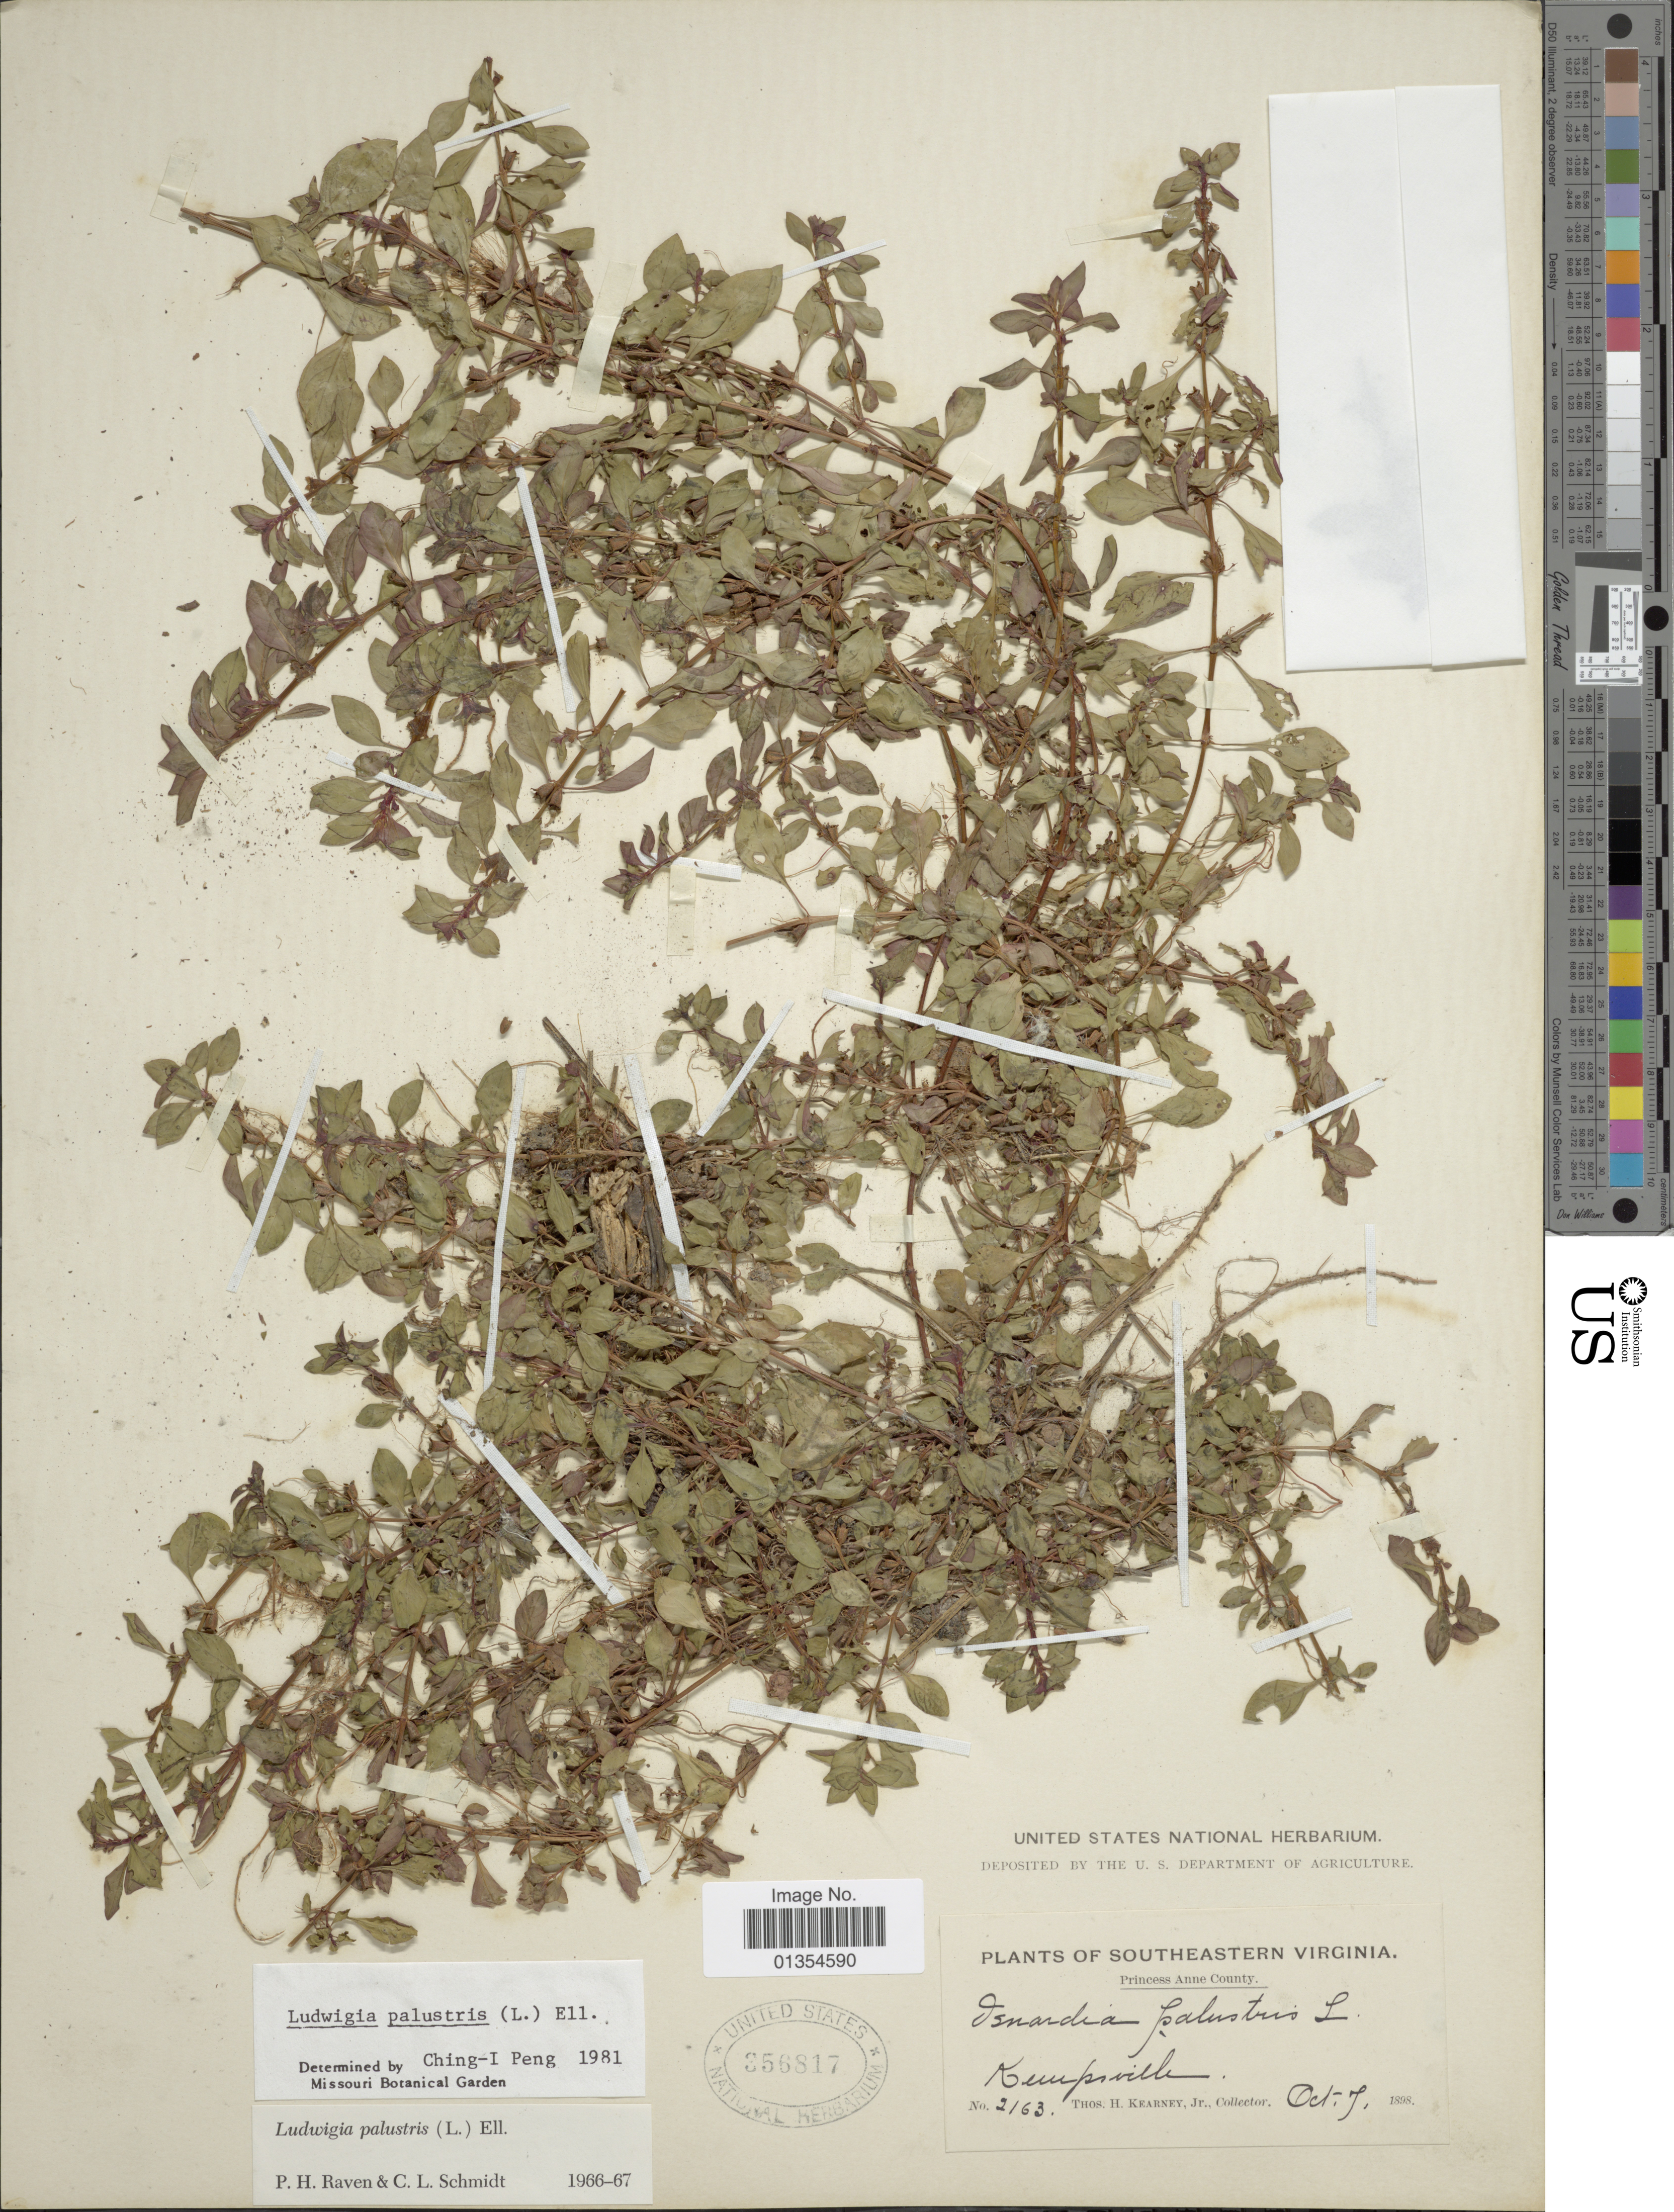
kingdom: Plantae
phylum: Tracheophyta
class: Magnoliopsida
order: Myrtales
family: Onagraceae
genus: Ludwigia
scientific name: Ludwigia palustris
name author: (L.) Elliott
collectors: T. H. Kearney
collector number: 2163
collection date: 1898-10-07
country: United States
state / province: Virginia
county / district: City of Virginia Beach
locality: Southeastern Virginia, Princess Anne County, Kempsville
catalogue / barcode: US 356817